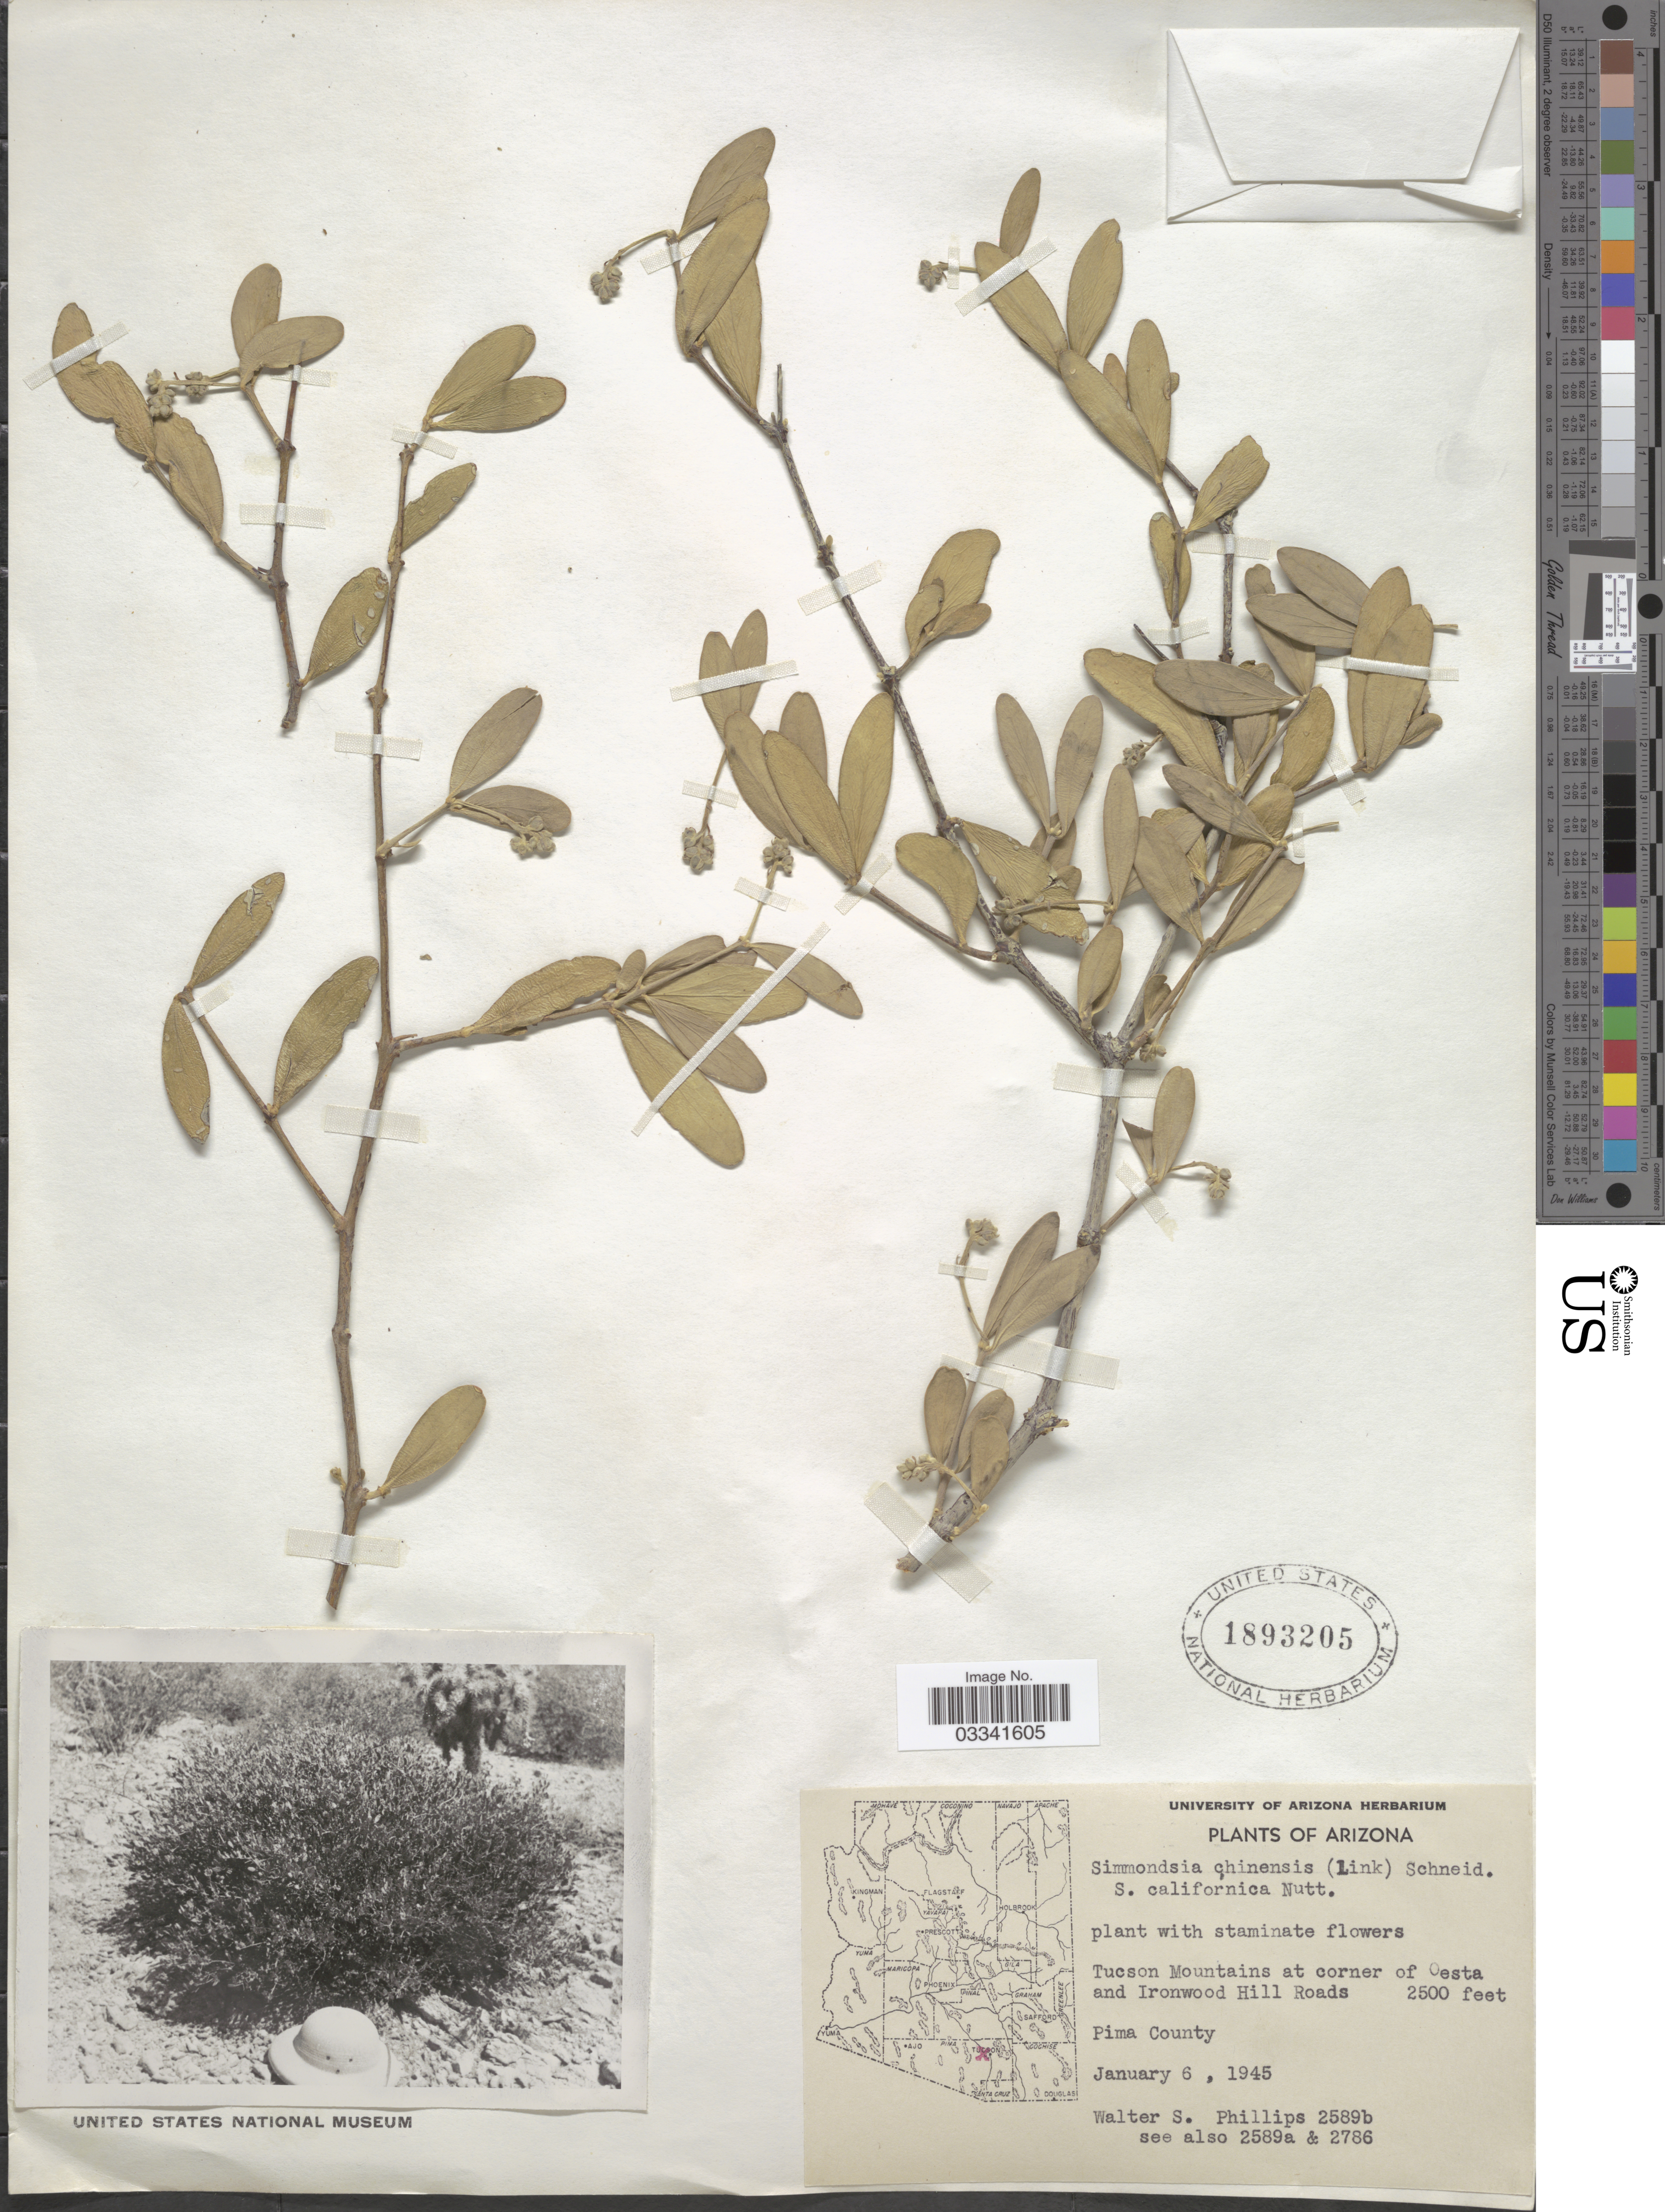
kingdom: Plantae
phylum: Tracheophyta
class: Magnoliopsida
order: Caryophyllales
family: Simmondsiaceae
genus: Simmondsia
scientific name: Simmondsia chinensis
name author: (Link) C.K. Schneid.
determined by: Strong, Mark T., (BOT), Smithsonian Institution - National Museum of Natural History (UNITED STATES)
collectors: W. S. Phillips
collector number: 2589b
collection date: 1945-01-06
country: United States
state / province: Arizona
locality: Tucson Mountains at corner of Oesta and Ironwood Hill Roads. Pima County.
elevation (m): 762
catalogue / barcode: US 1893205